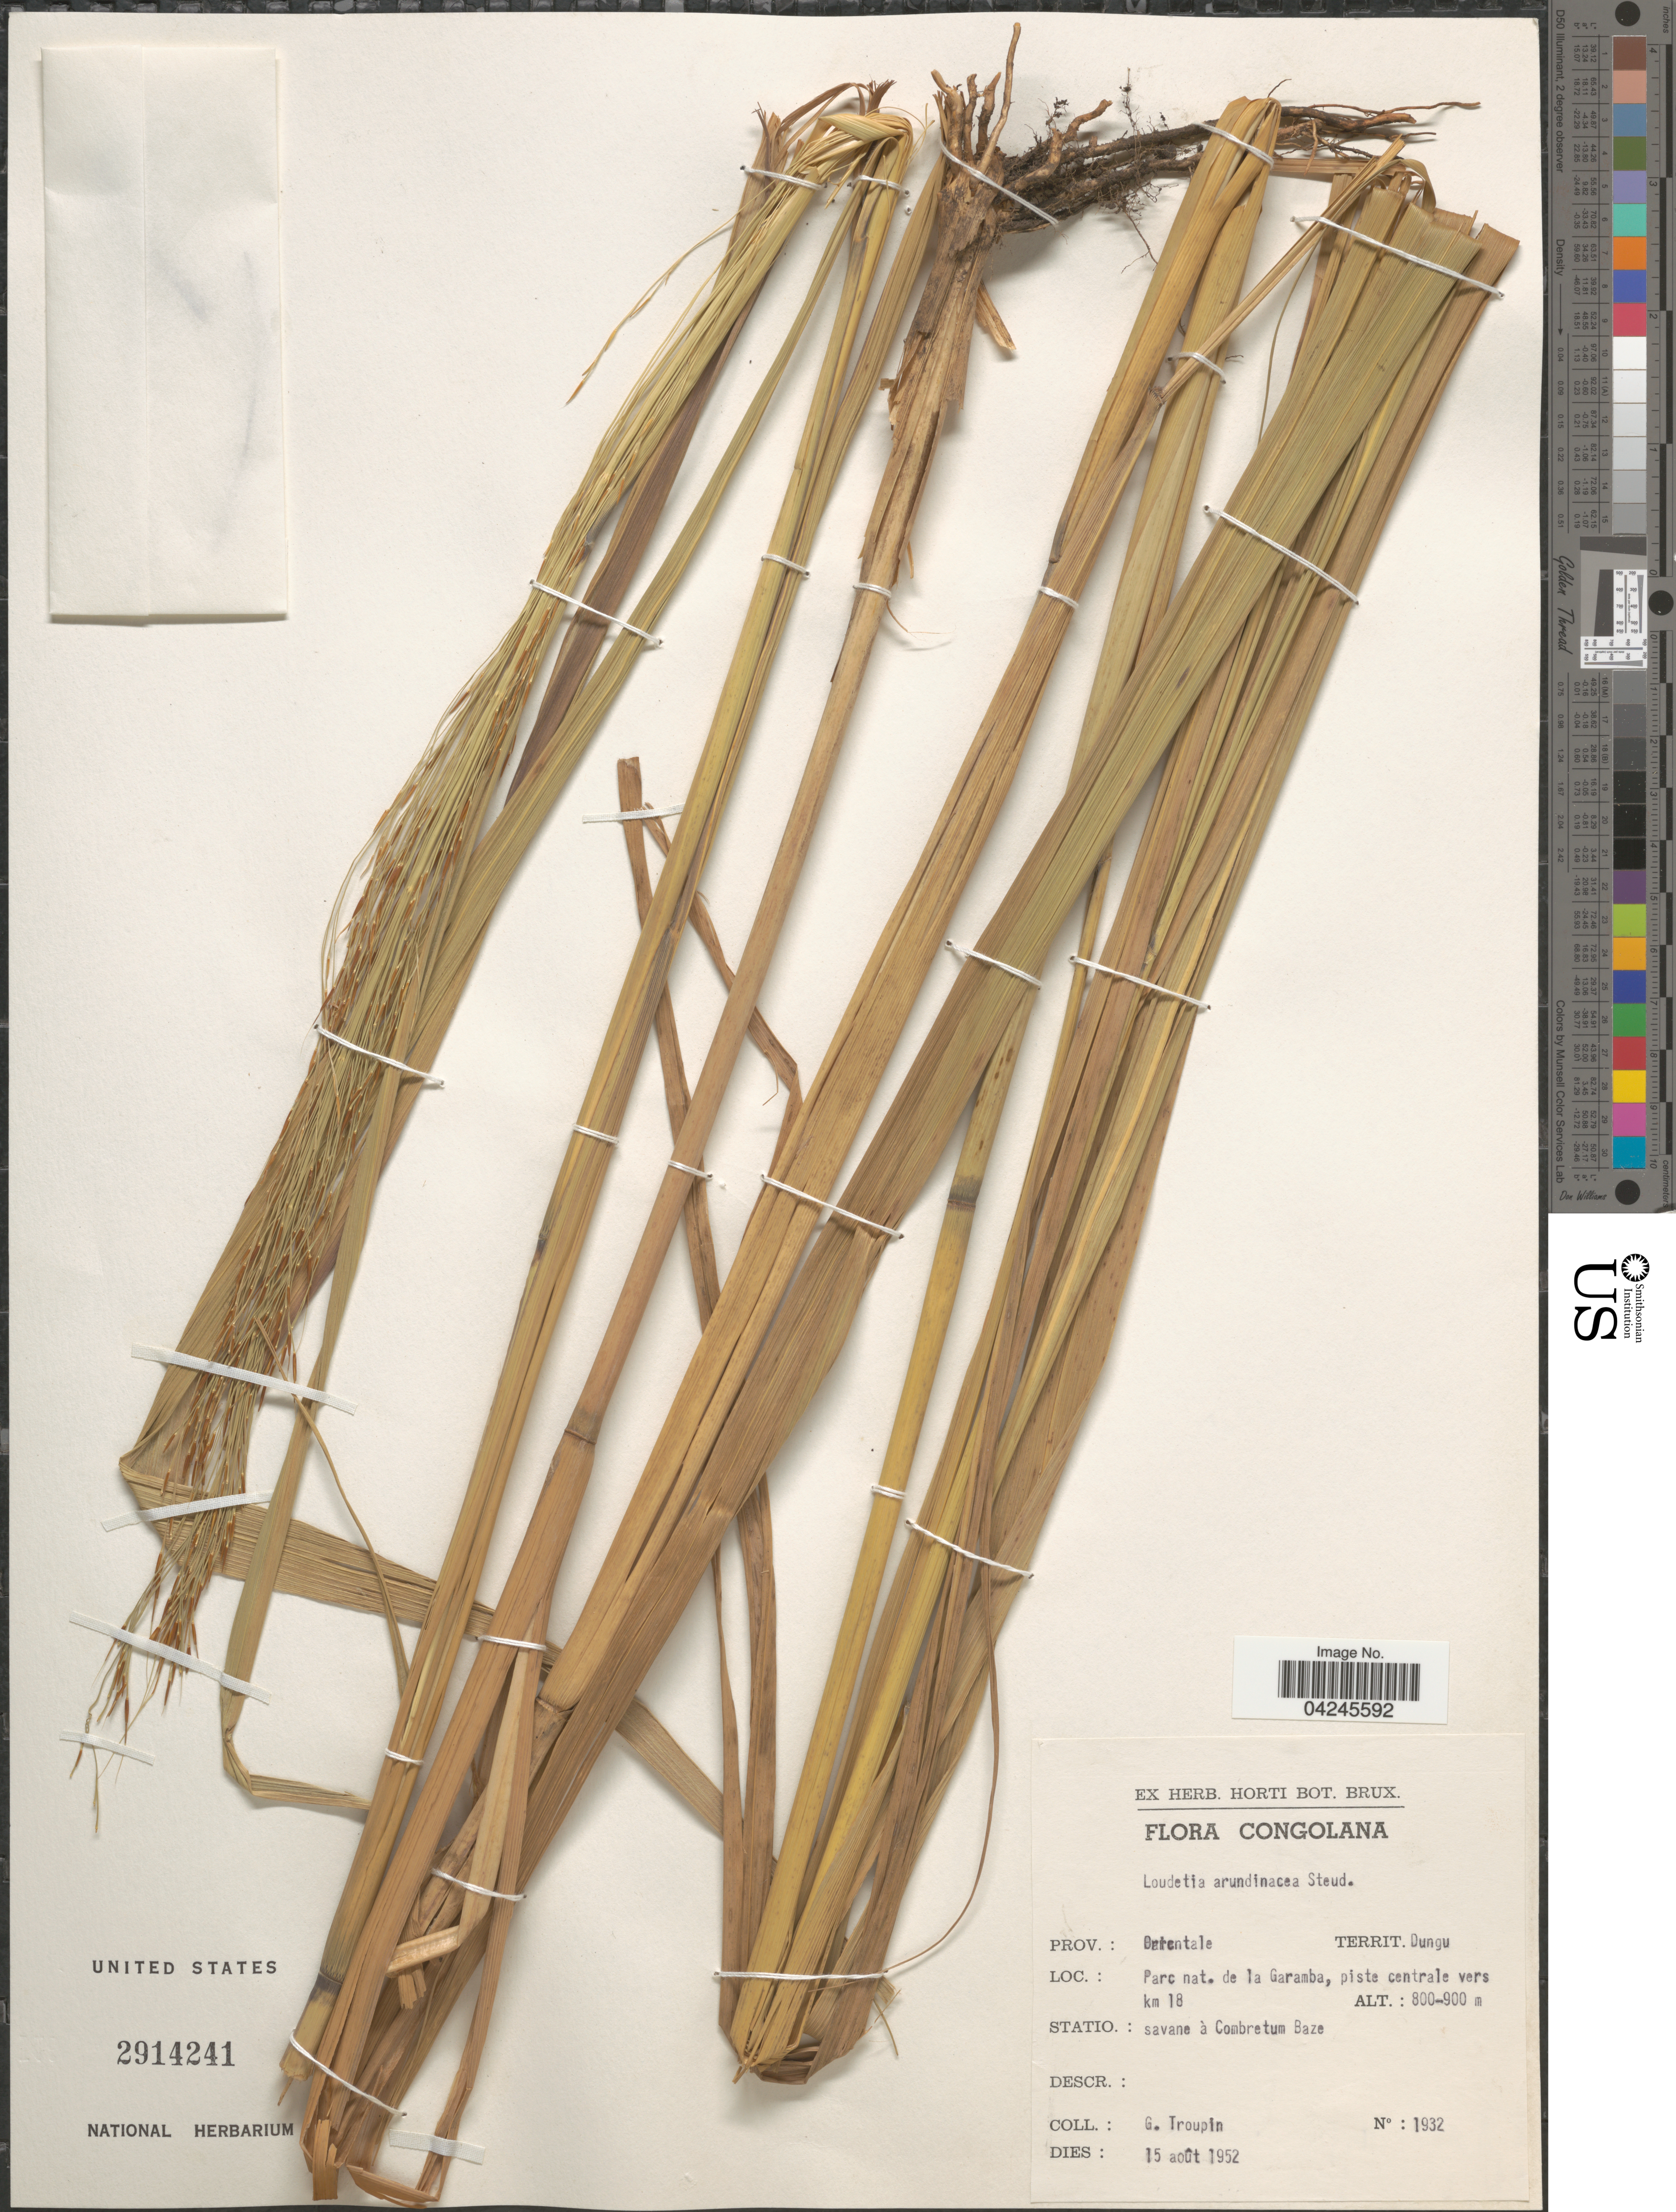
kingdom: Plantae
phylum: Tracheophyta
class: Liliopsida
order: Poales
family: Poaceae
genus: Loudetia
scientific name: Loudetia arundinacea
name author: (Hochst. ex A. Rich.) Steud.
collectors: G. Troupin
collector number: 1932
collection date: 1952-08-15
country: Congo, Democratic Republic of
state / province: Haut-Uele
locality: Territ. Dungu. Parc nat. de la Garamba, piste centrale vers km 18. Congolana.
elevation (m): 800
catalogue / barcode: US 2914241